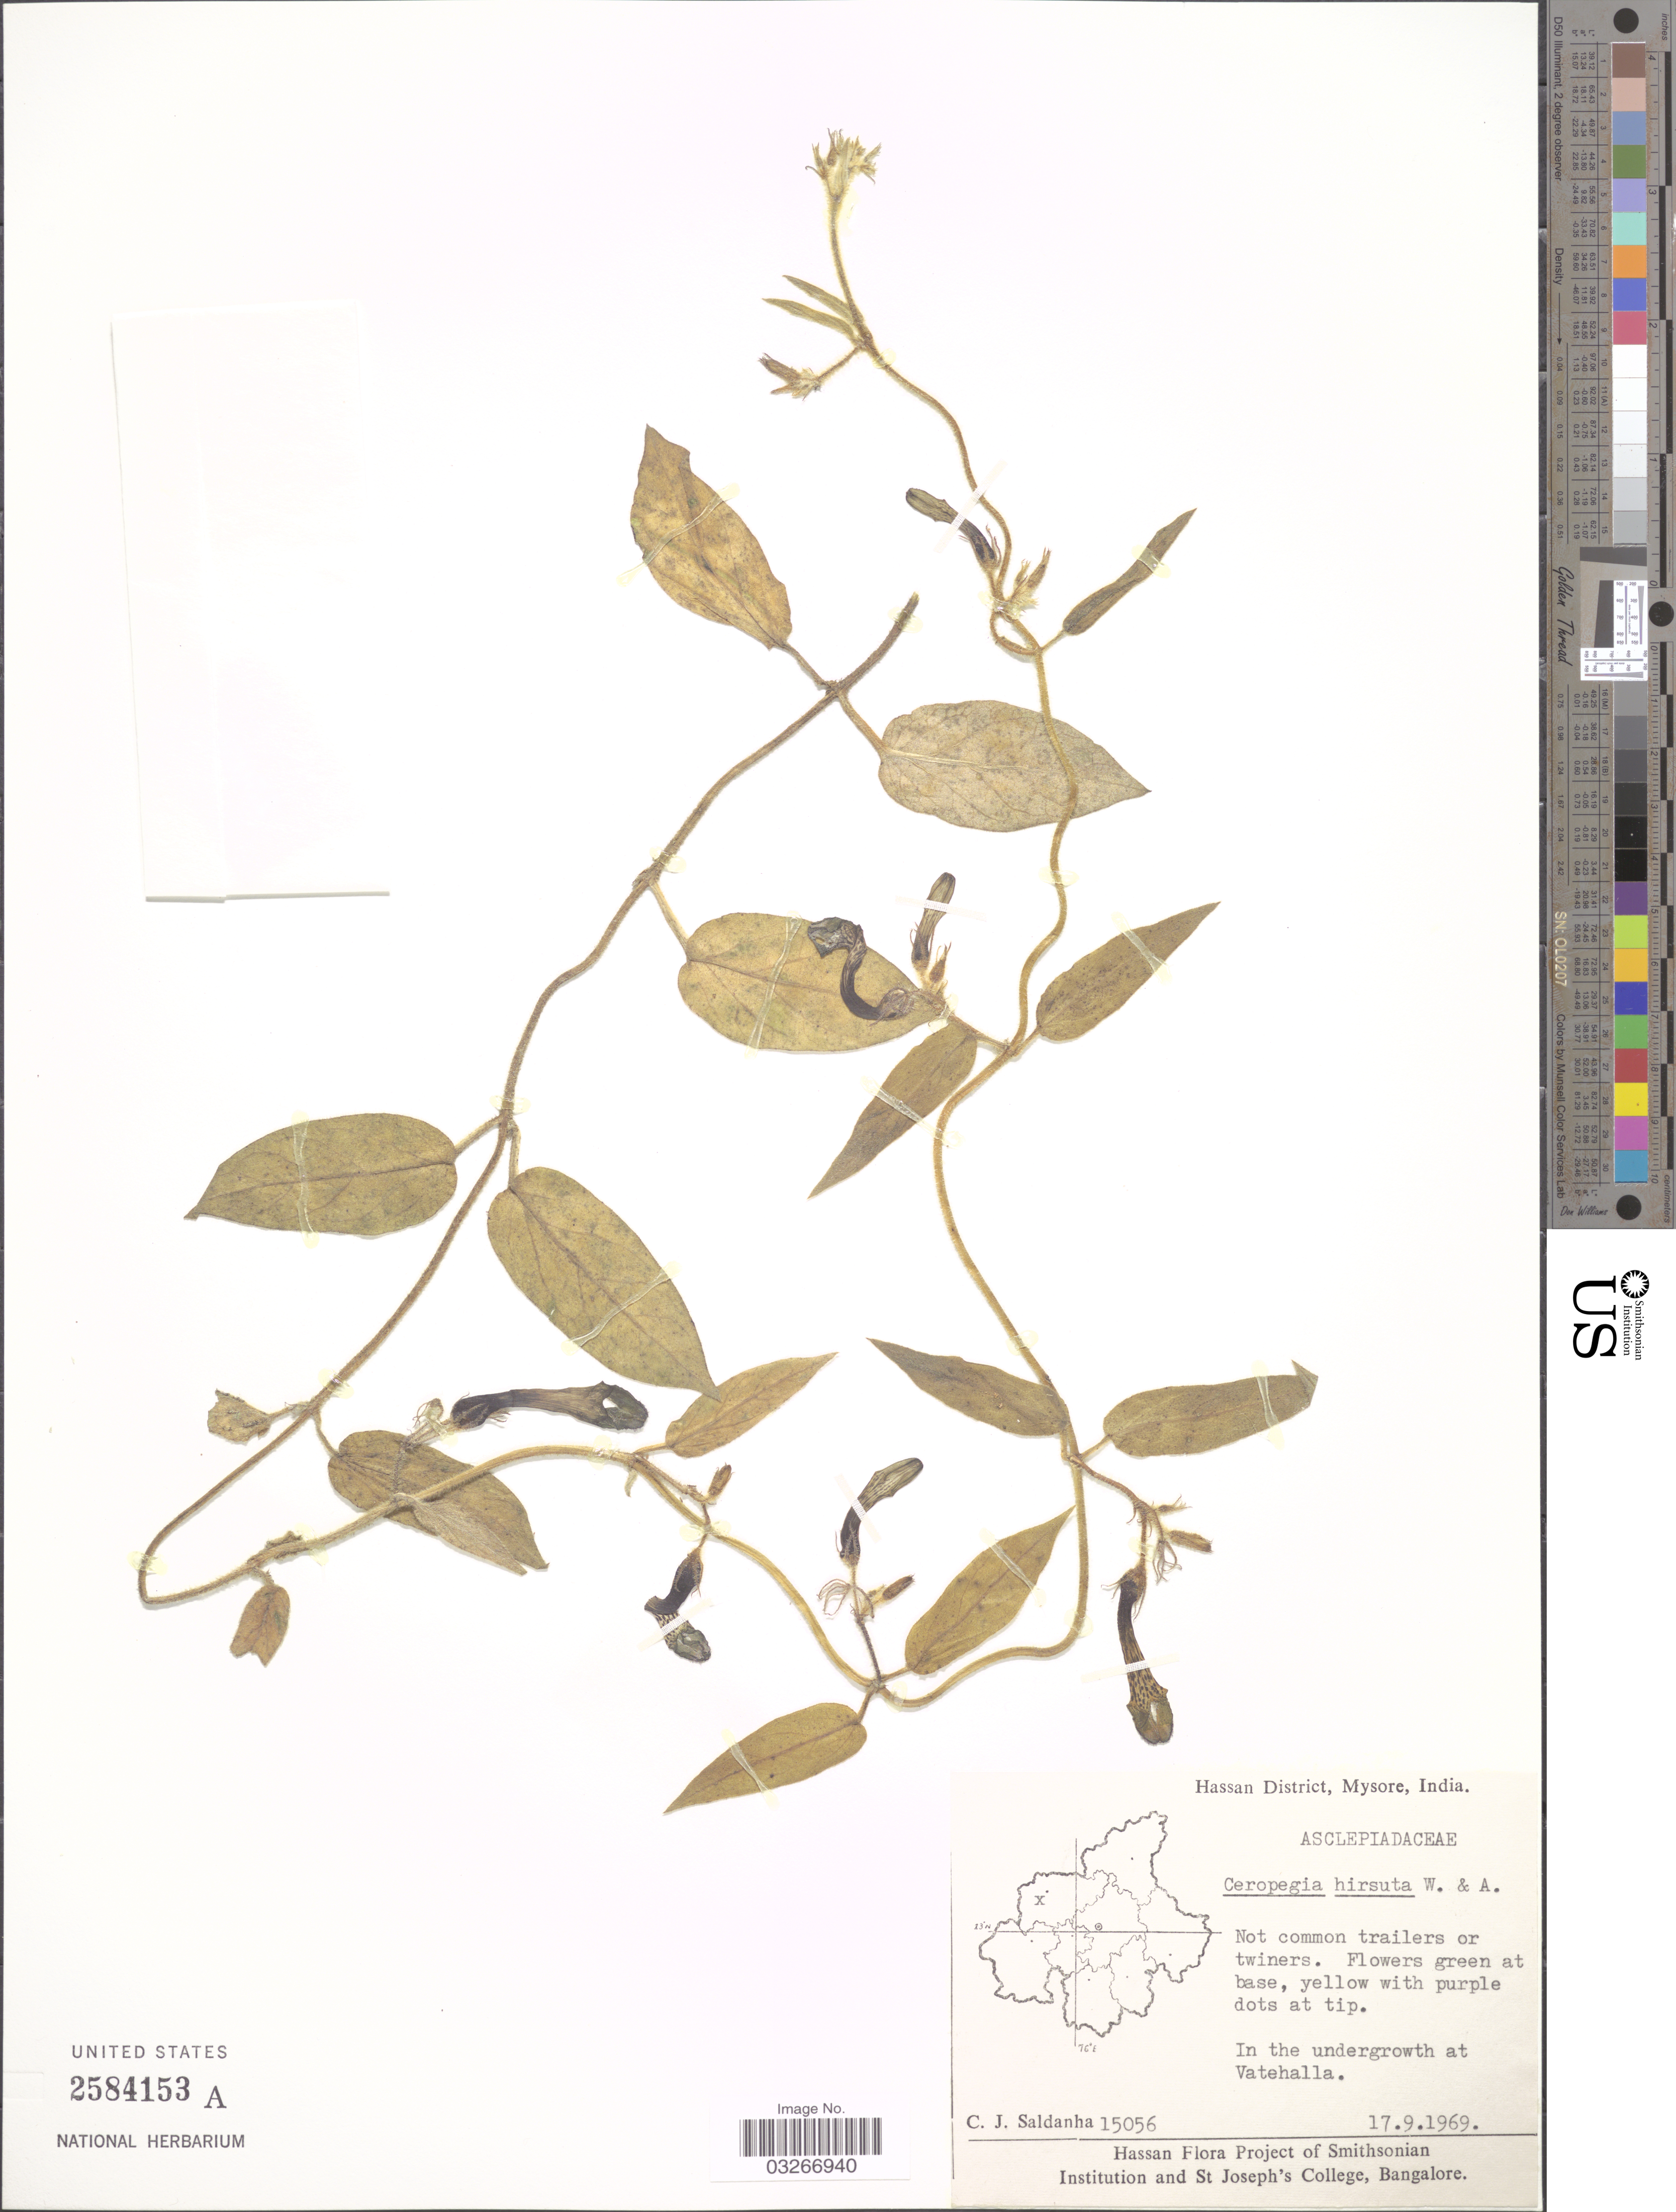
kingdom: Plantae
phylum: Tracheophyta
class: Magnoliopsida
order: Gentianales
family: Apocynaceae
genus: Ceropegia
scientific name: Ceropegia hirsuta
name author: Wight & Arn.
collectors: C. J. Saldanha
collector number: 15056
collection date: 1969-09-17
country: India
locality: Hassan District, Mysore. In the undergrowth at Vatehalla.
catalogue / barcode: US 2584153A